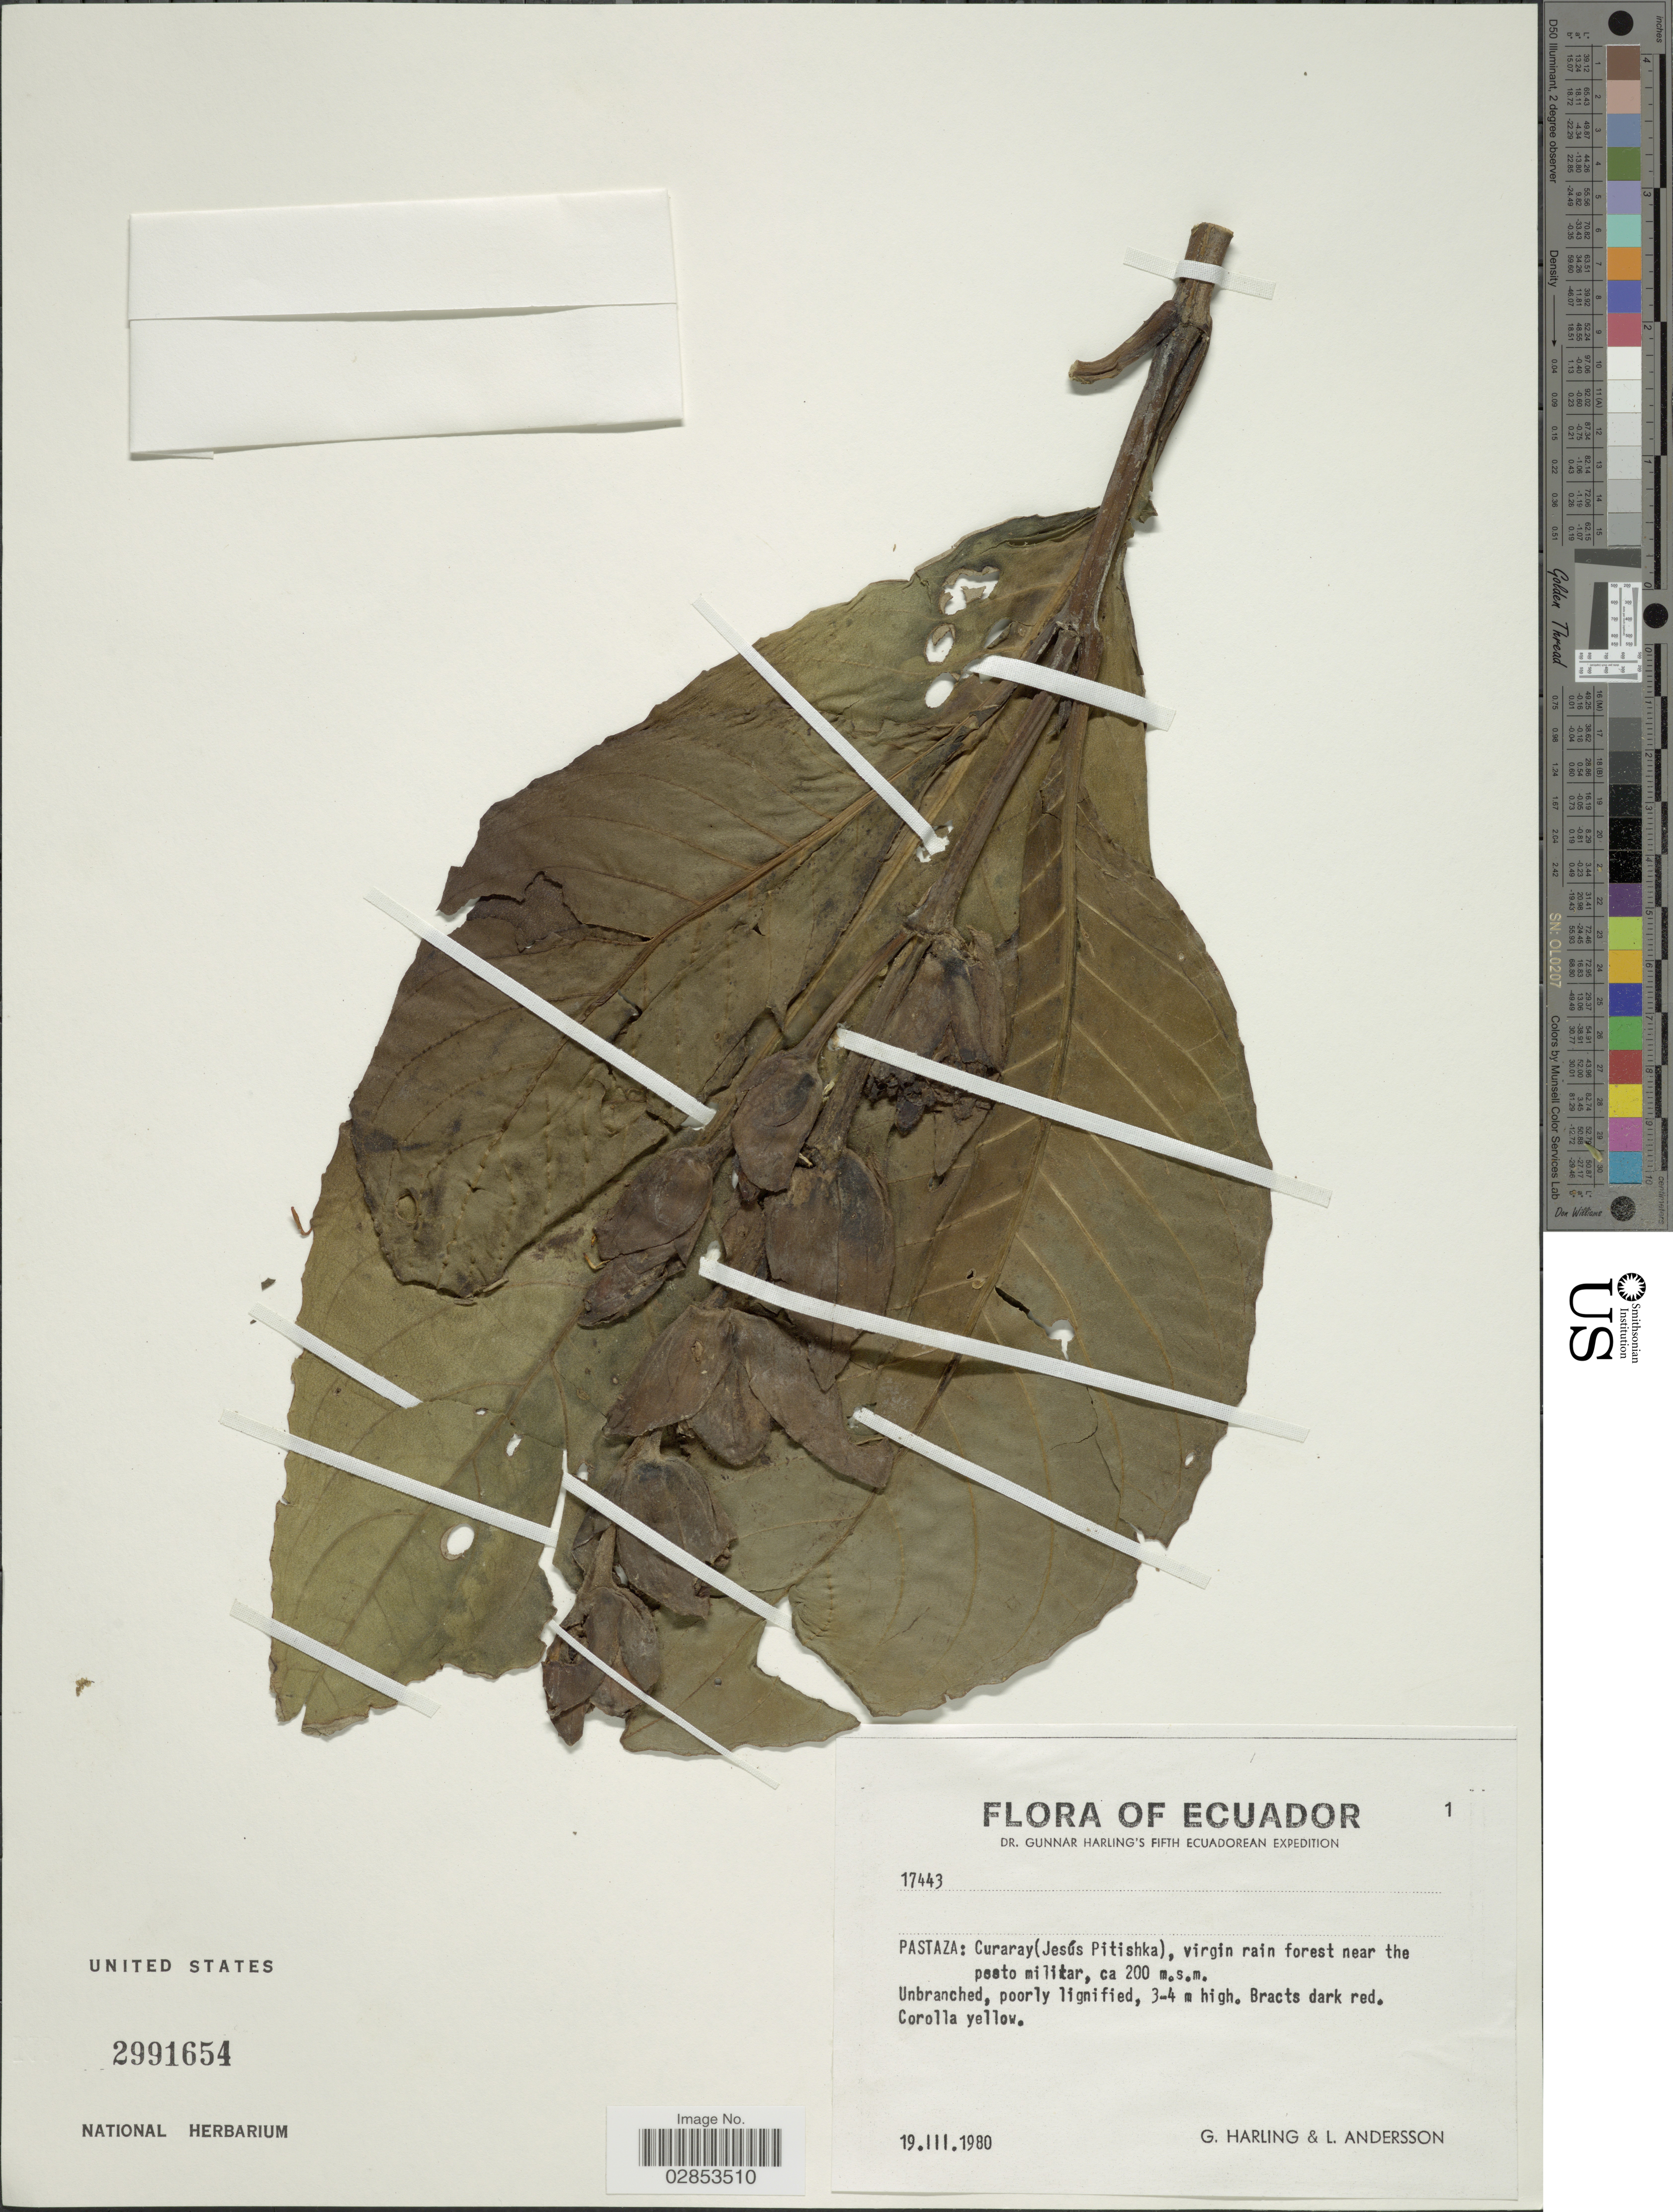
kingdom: Plantae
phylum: Tracheophyta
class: Magnoliopsida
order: Lamiales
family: Acanthaceae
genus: Sanchezia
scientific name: Sanchezia oblonga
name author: Ruiz & Pav.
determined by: Azevedo, Igor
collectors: G. Harling & L. Andersson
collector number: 17443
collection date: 1980-03-19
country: Ecuador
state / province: Pastaza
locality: Curaray (Jesús Pitishka), virgin rain forest near the pesto militar.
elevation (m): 200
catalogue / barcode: US 2991654